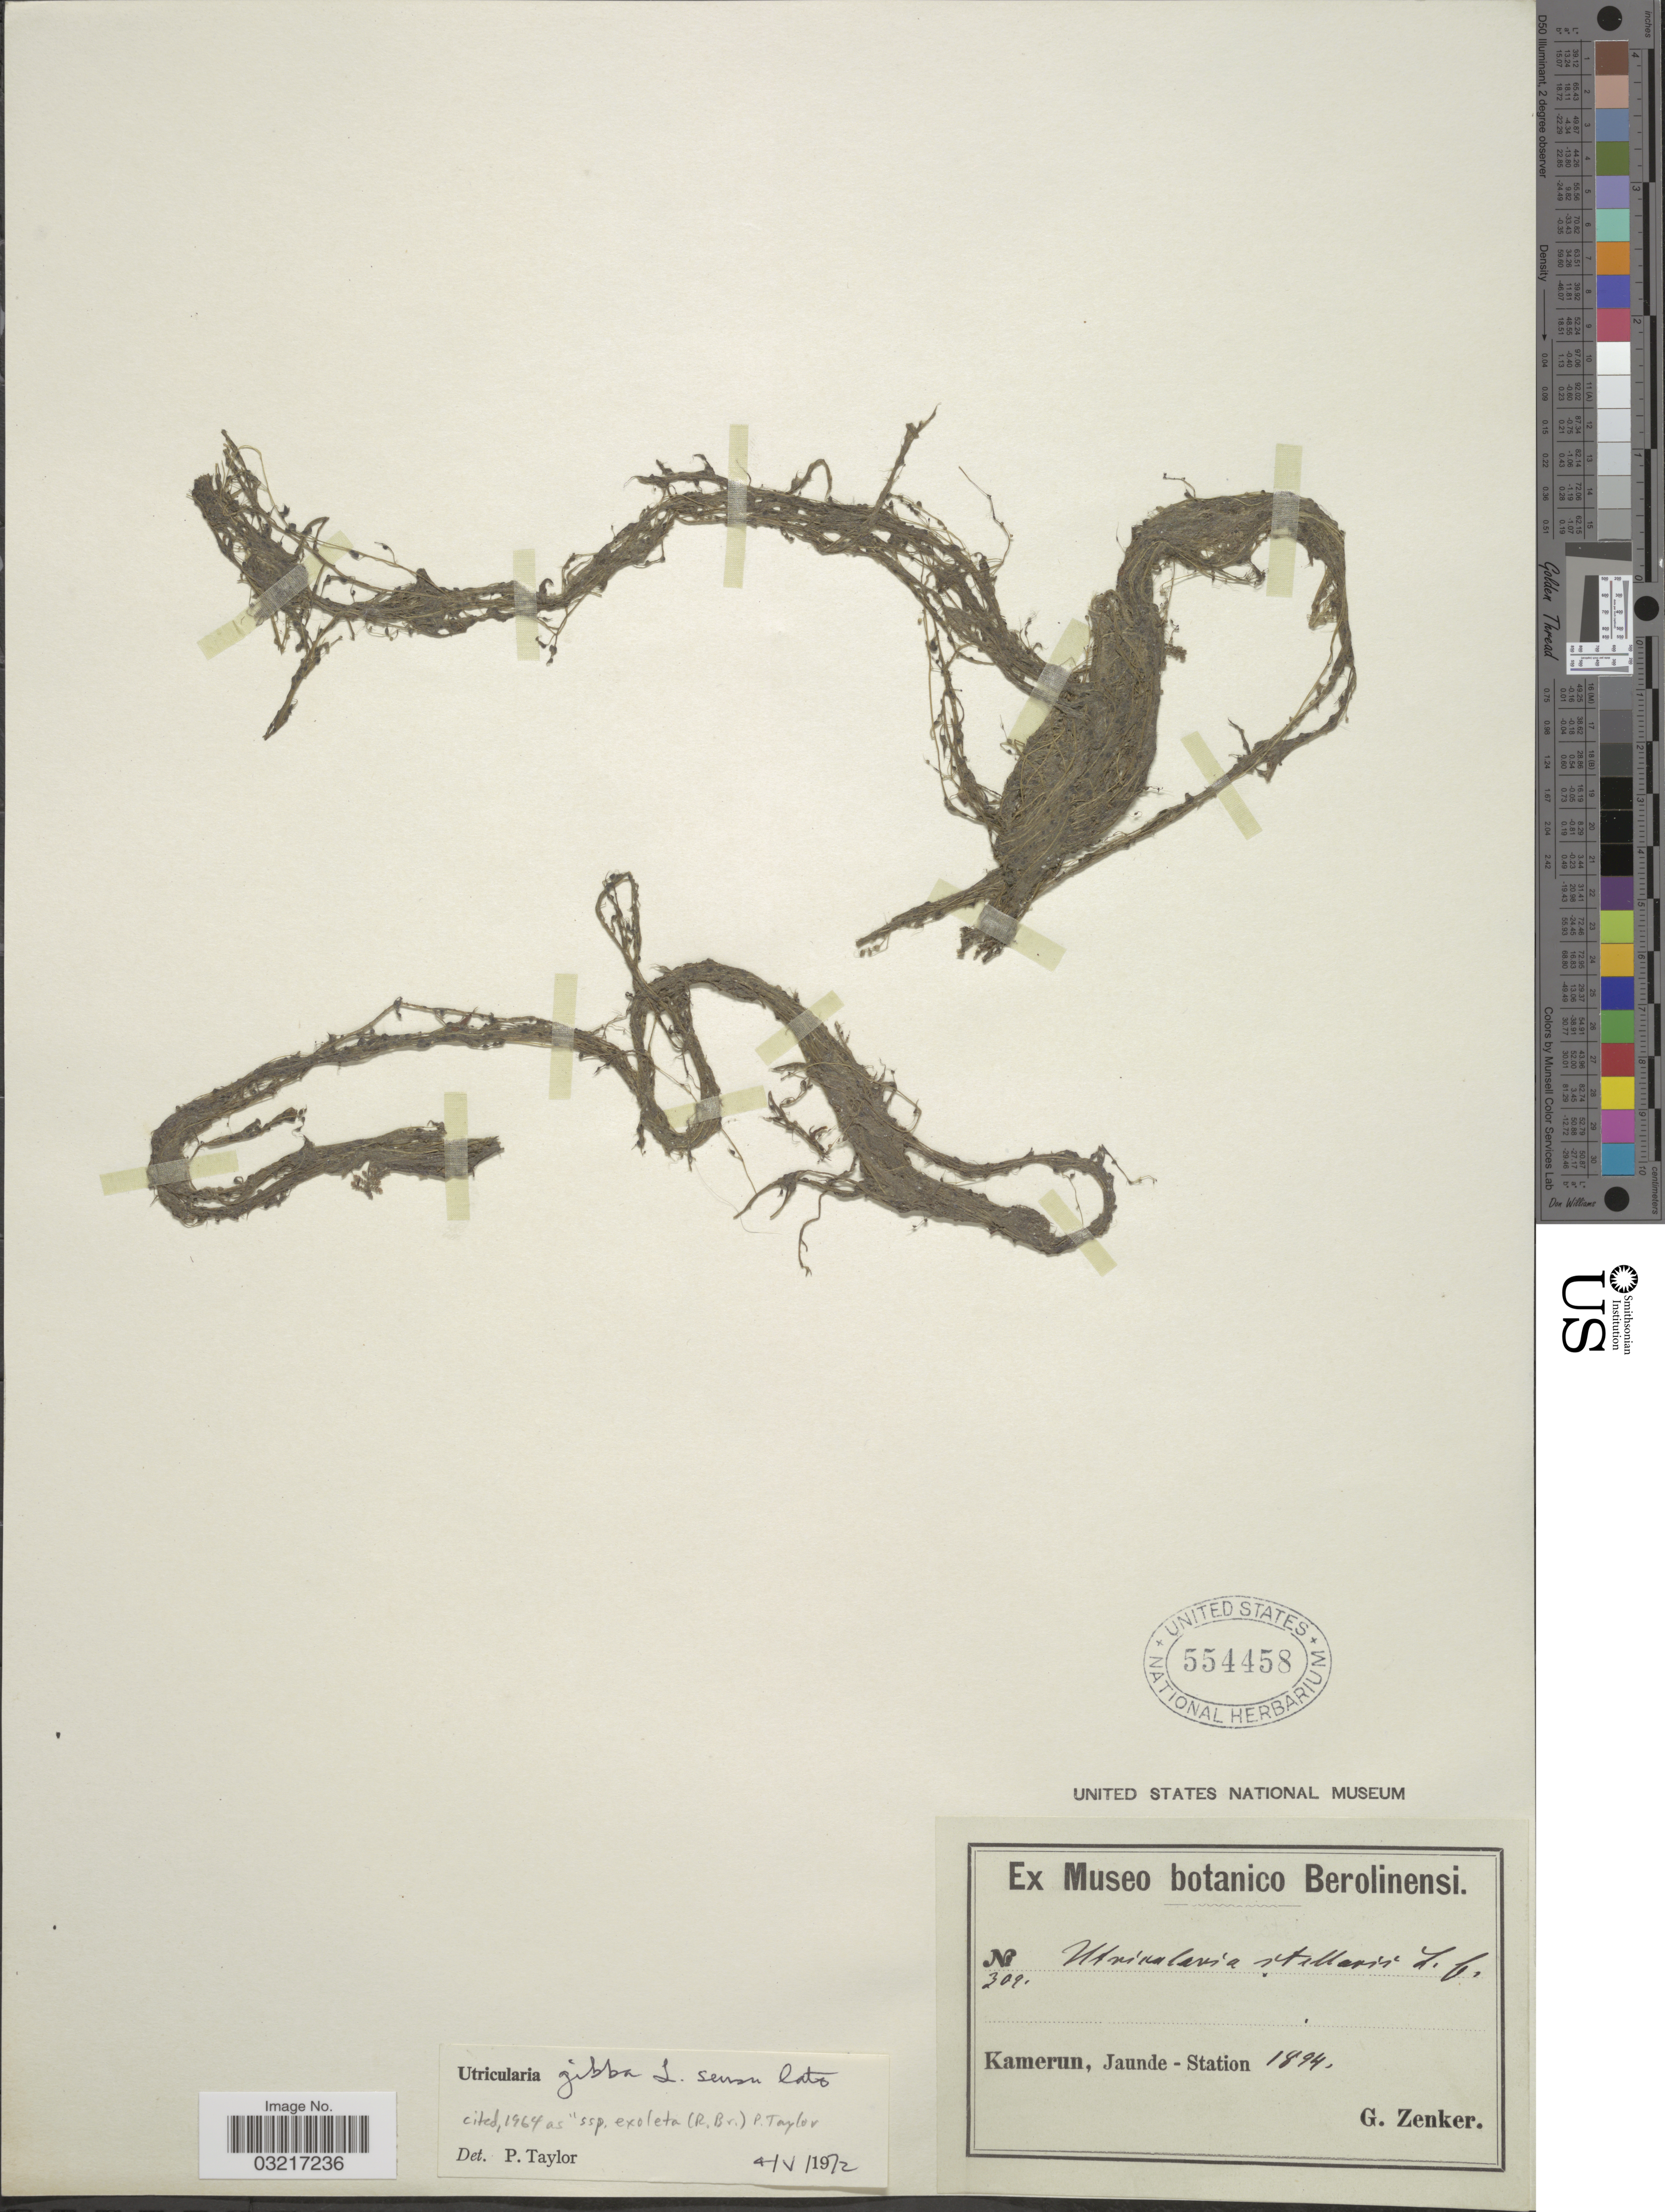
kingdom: Plantae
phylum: Tracheophyta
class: Magnoliopsida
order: Lamiales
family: Lentibulariaceae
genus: Utricularia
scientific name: Utricularia gibba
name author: L.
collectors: G. A. Zenker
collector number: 309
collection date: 1894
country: Cameroon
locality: Kamerun, Jaunde- Station.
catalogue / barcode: US 554458